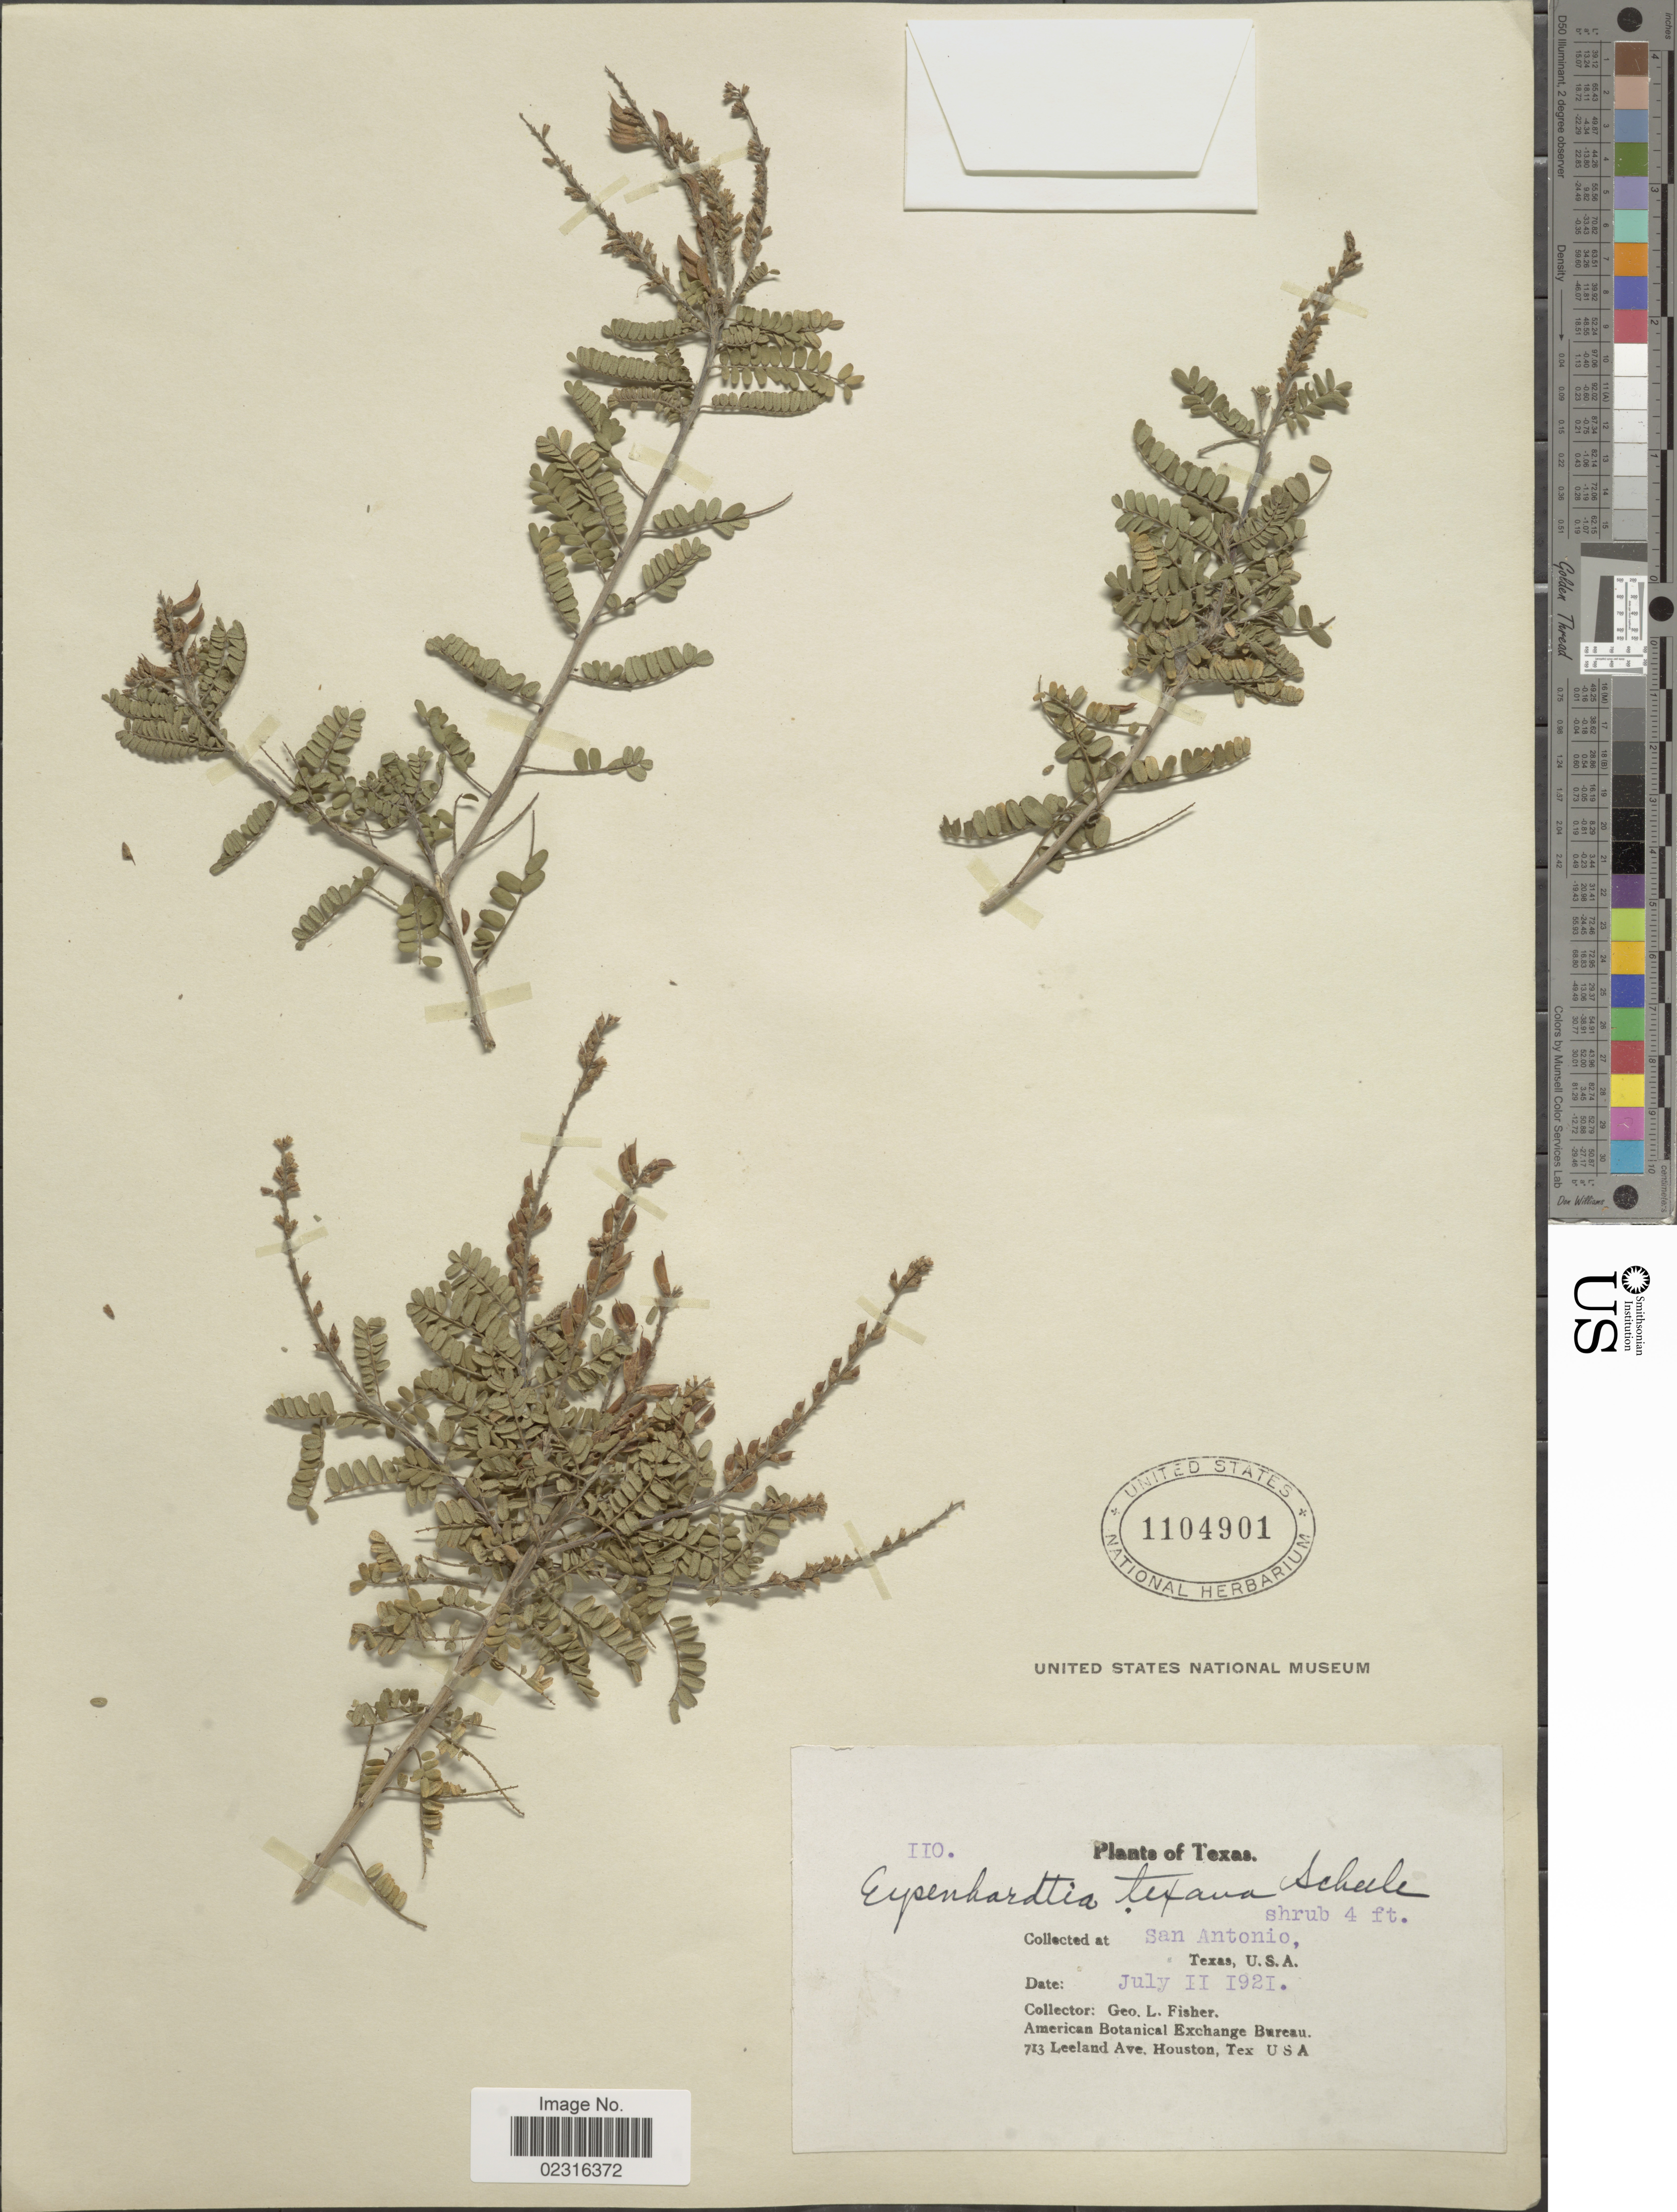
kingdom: Plantae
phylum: Tracheophyta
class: Magnoliopsida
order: Fabales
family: Fabaceae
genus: Eysenhardtia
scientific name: Eysenhardtia texana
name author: Scheele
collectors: G. L. Fisher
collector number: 110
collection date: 1921-07-11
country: United States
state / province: Texas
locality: San Antonio.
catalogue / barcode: US 1104901